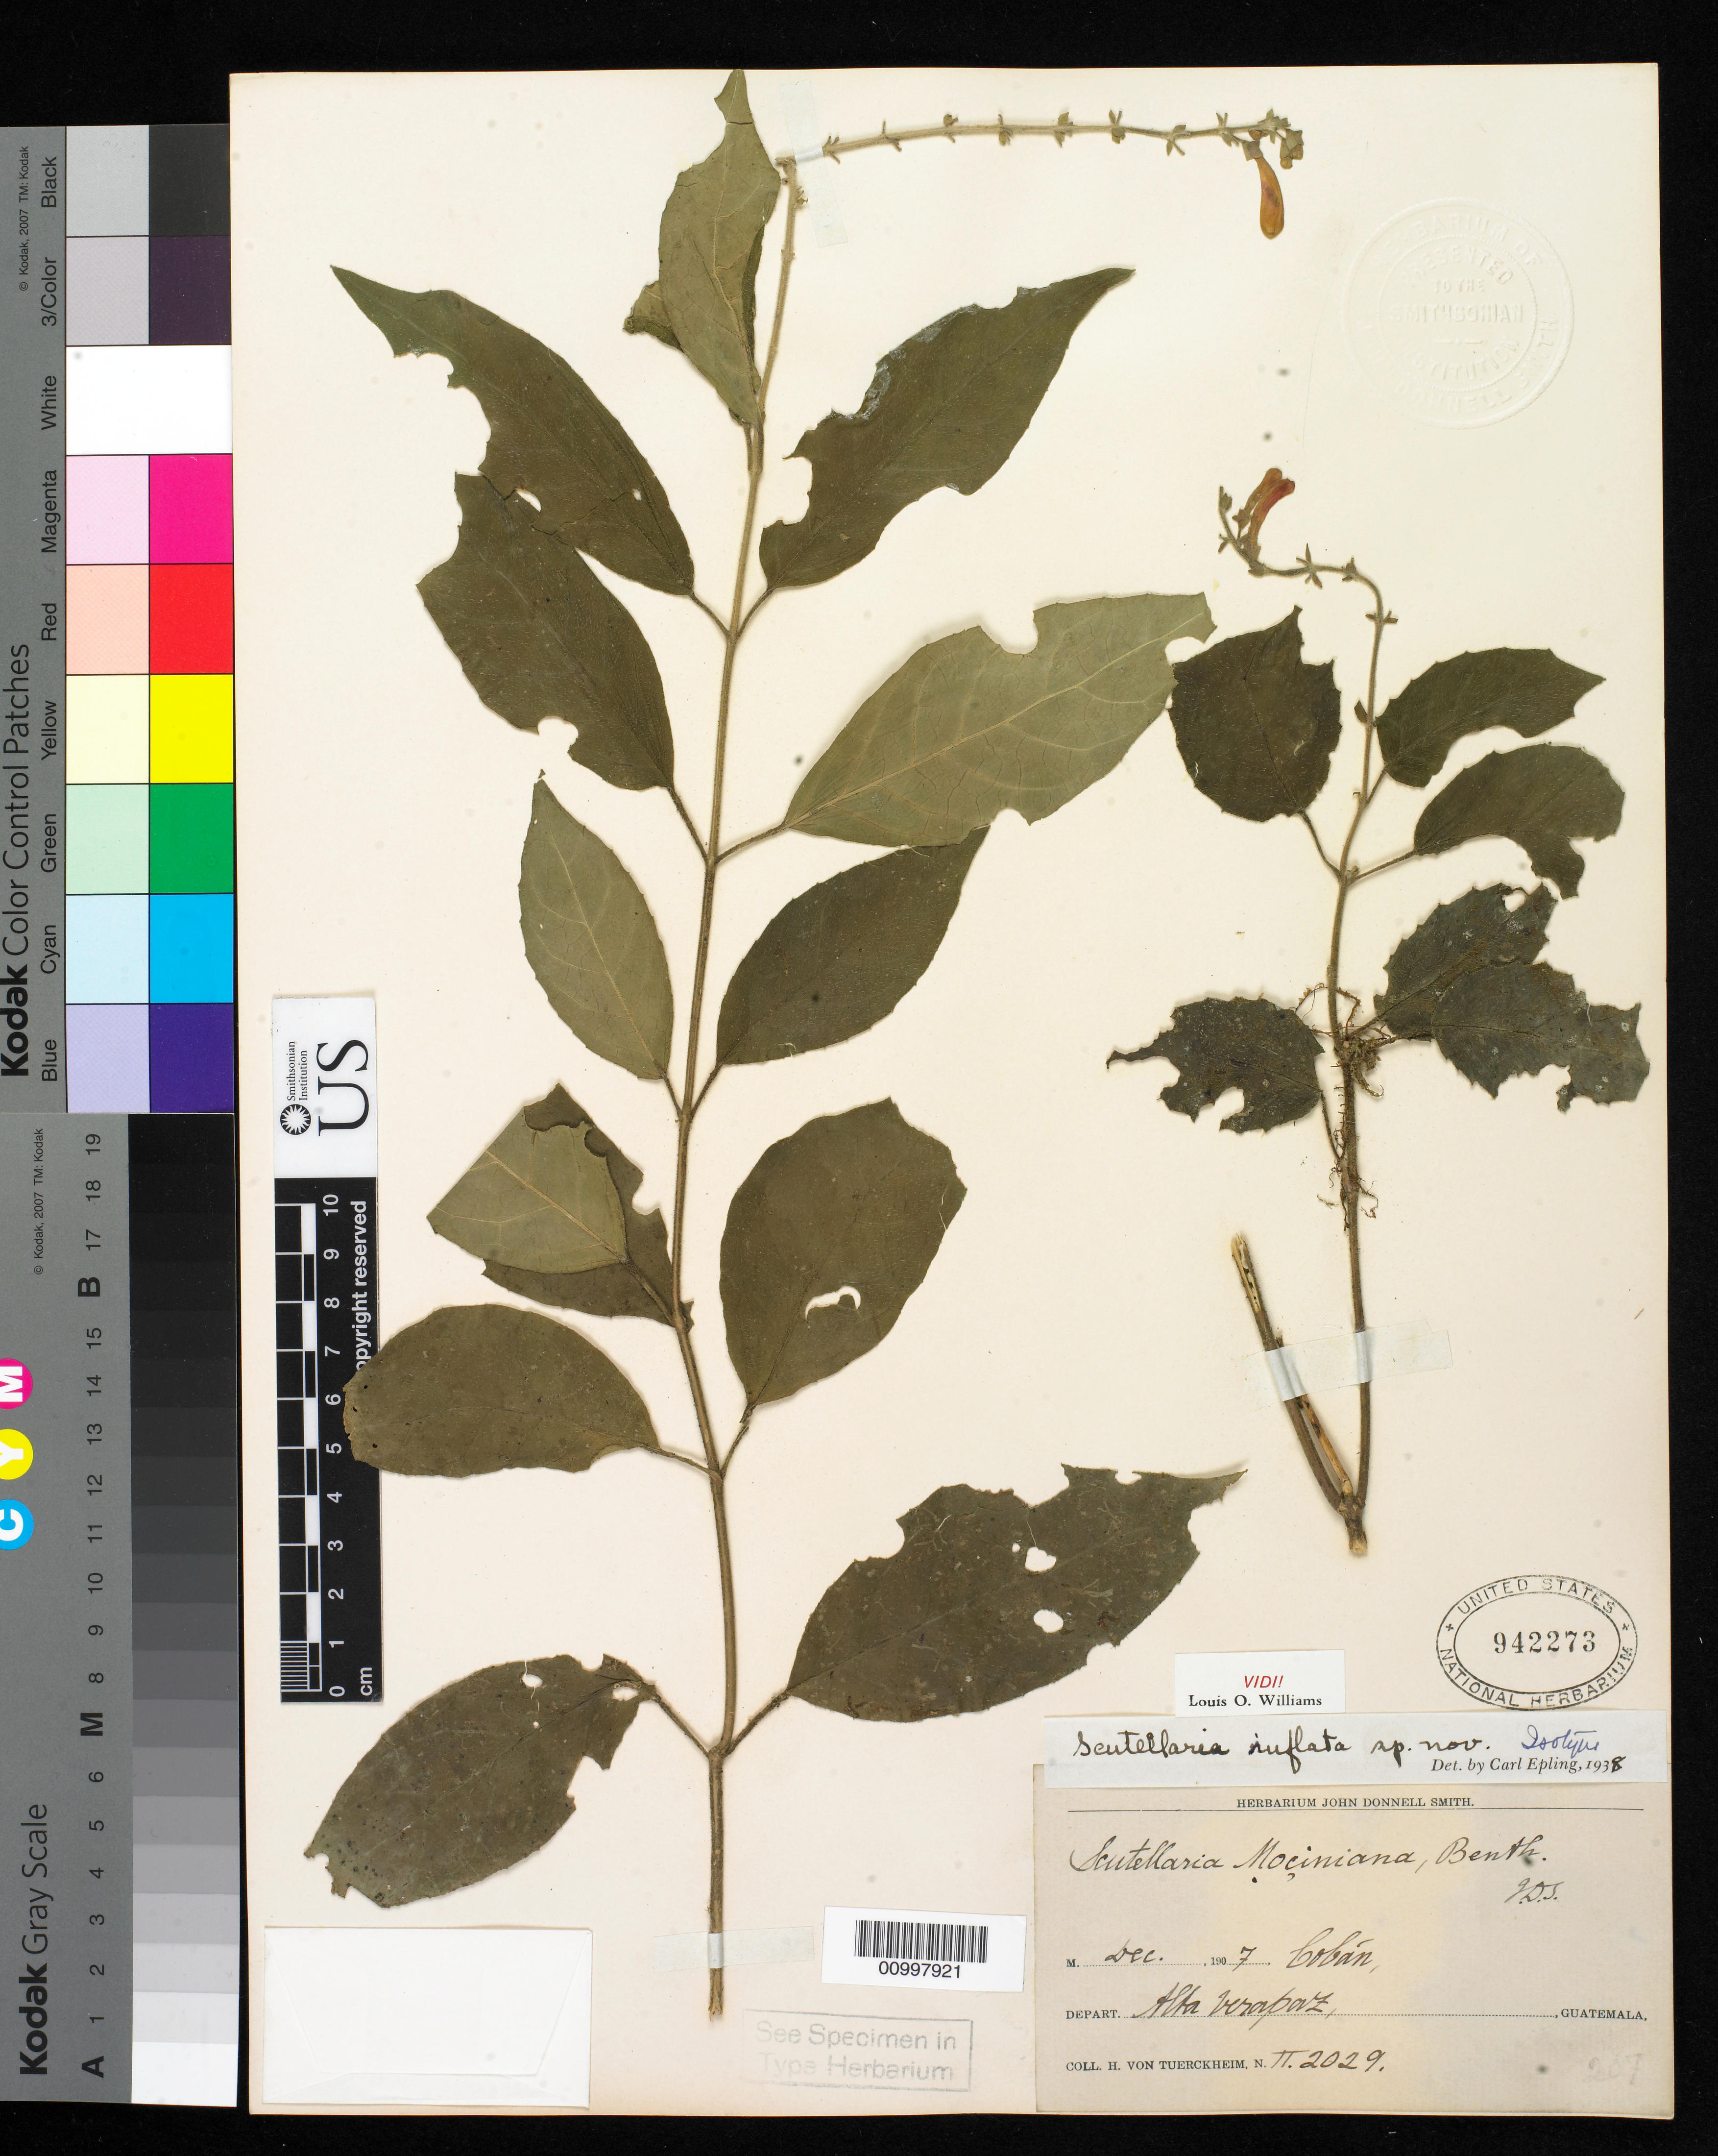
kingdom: Plantae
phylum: Tracheophyta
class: Magnoliopsida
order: Lamiales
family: Lamiaceae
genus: Scutellaria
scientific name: Scutellaria inflata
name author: Epling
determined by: Epling, C. C.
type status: Isotype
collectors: H. von Türckheim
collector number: II 2029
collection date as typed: Dec 1907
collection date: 1907-12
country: Guatemala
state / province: Alta Verapaz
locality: Cobán.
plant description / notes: Specimen ex John Donnell Smith herbarium.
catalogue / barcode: US 942273